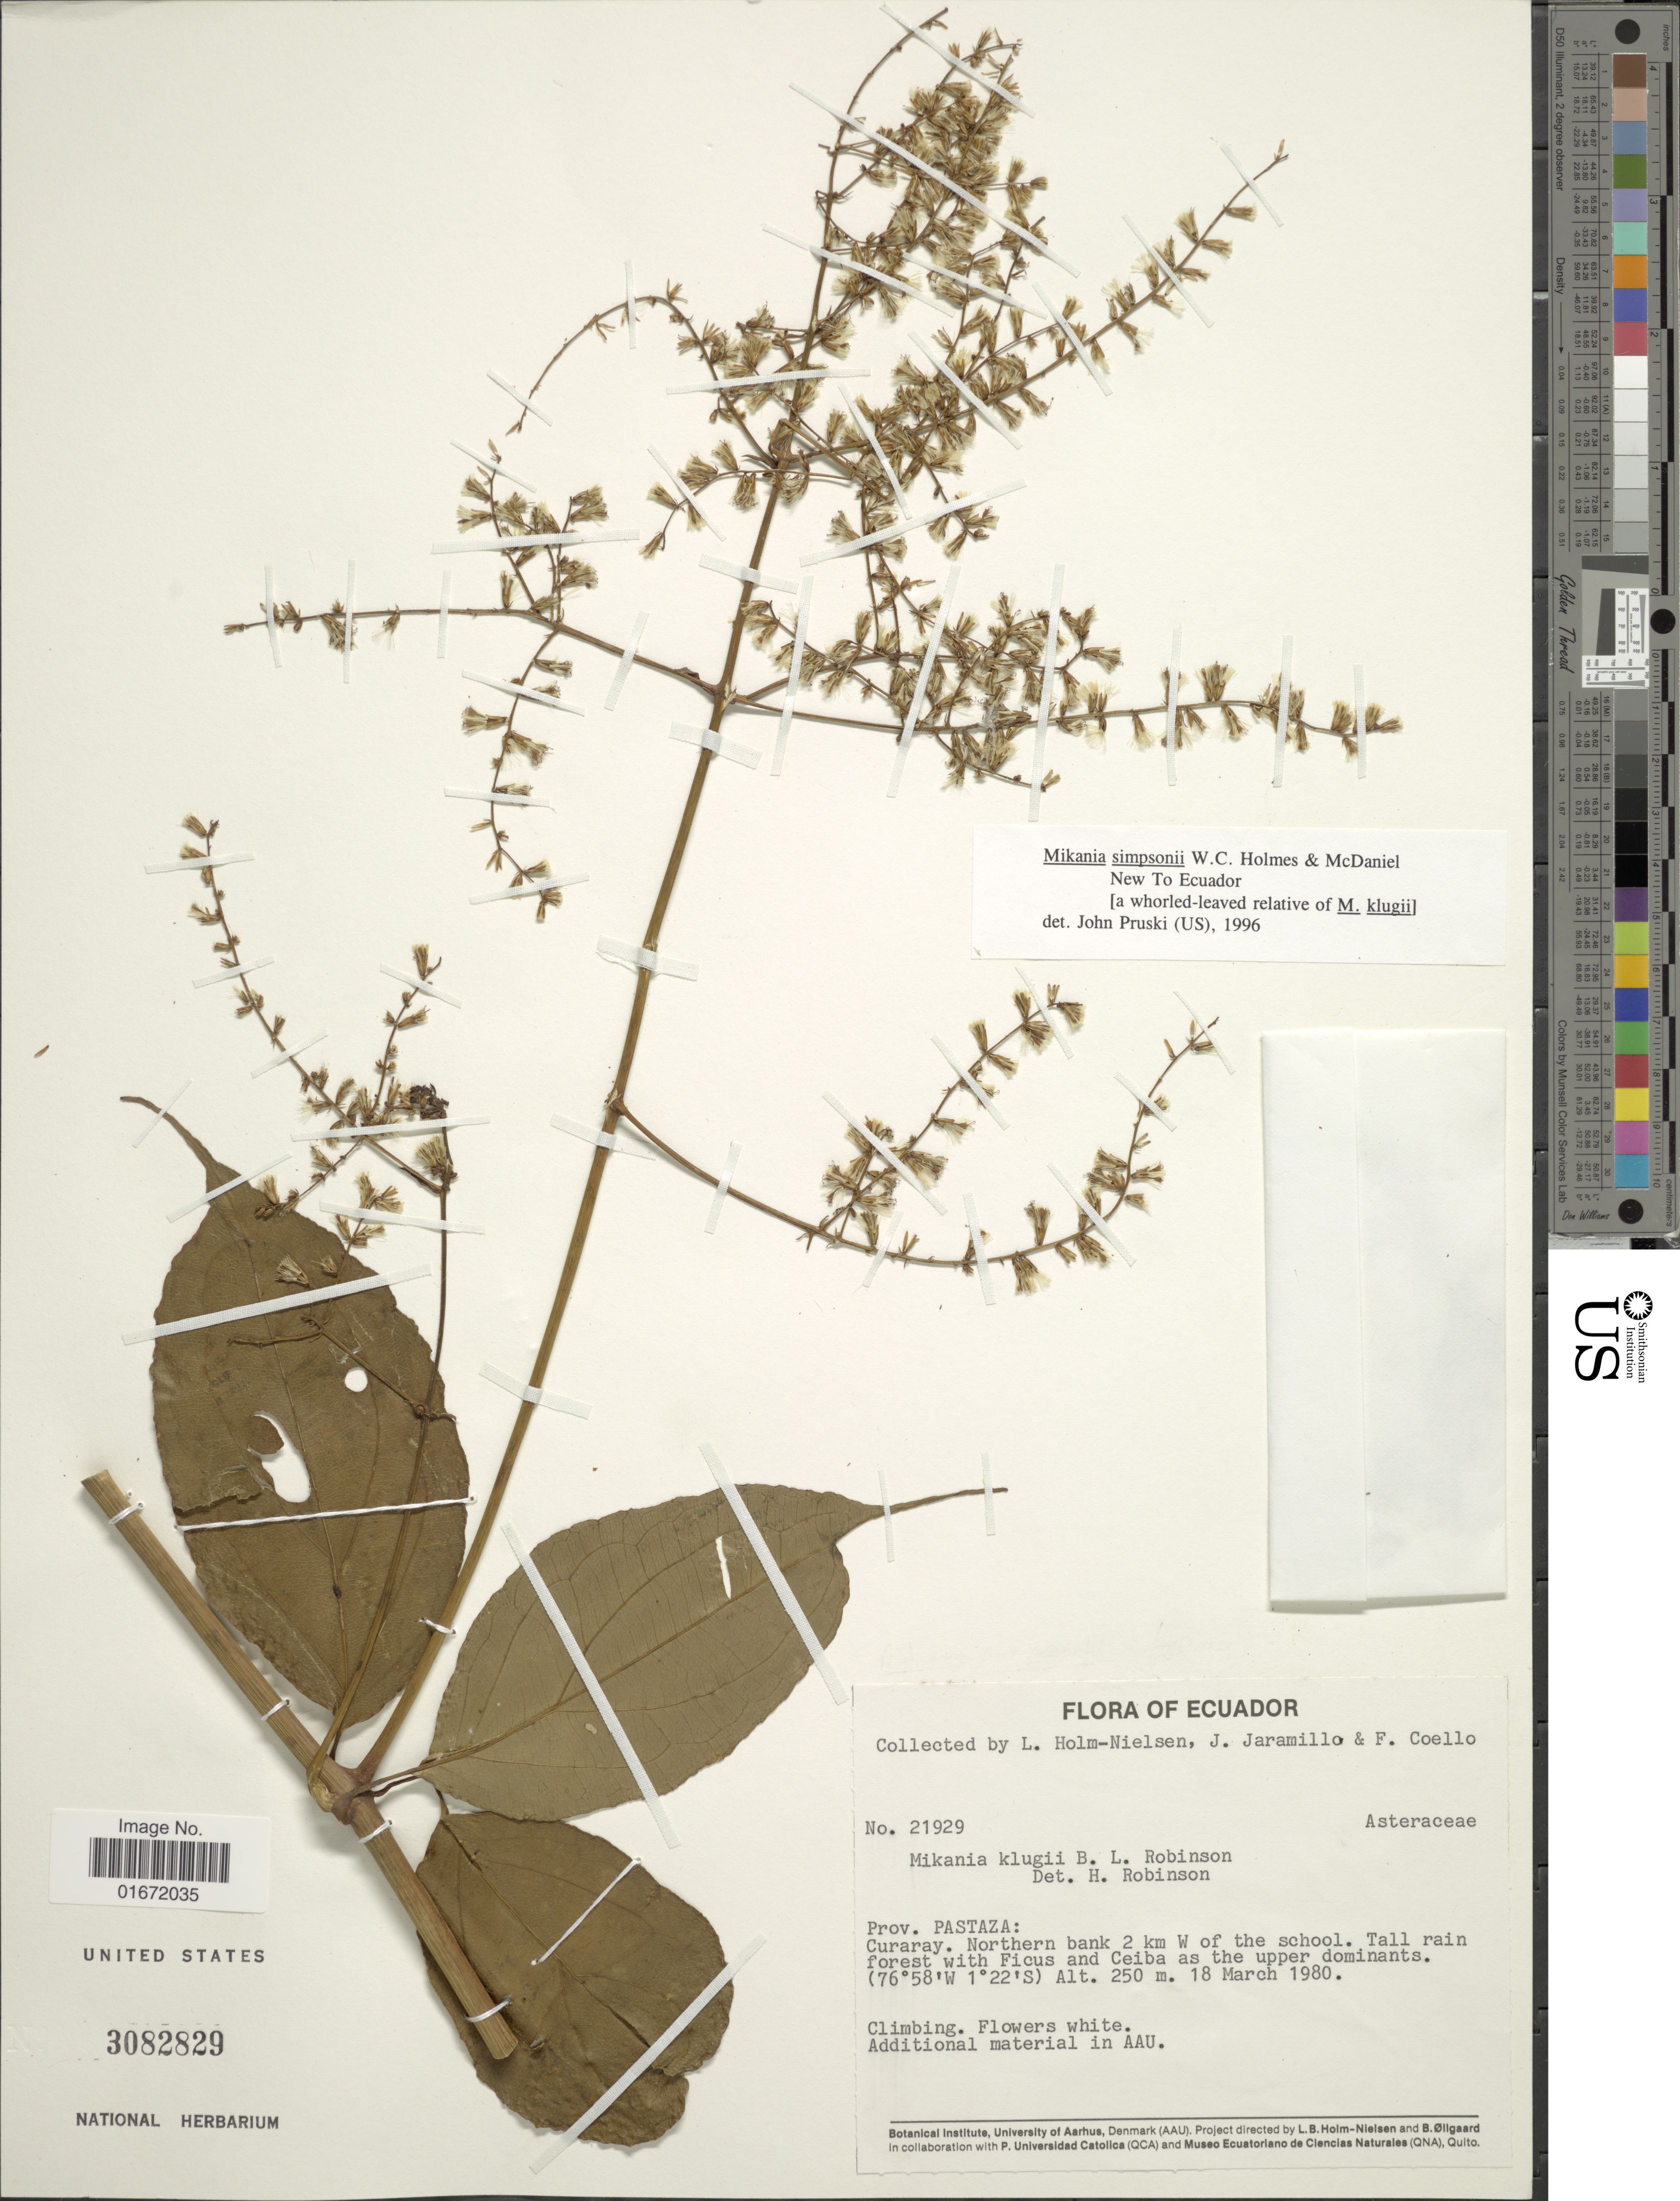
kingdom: Plantae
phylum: Tracheophyta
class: Magnoliopsida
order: Asterales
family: Asteraceae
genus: Mikania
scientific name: Mikania simpsonii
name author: W.C. Holmes & McDaniel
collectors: L. B. Holm-Nielsen, J. Jaramillo & F. Coello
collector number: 21929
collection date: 1980-03-18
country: Ecuador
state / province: Pastaza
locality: Prov. Pastaza: Curaray. Northern bank 2 km W of the school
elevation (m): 250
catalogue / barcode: US 3082829